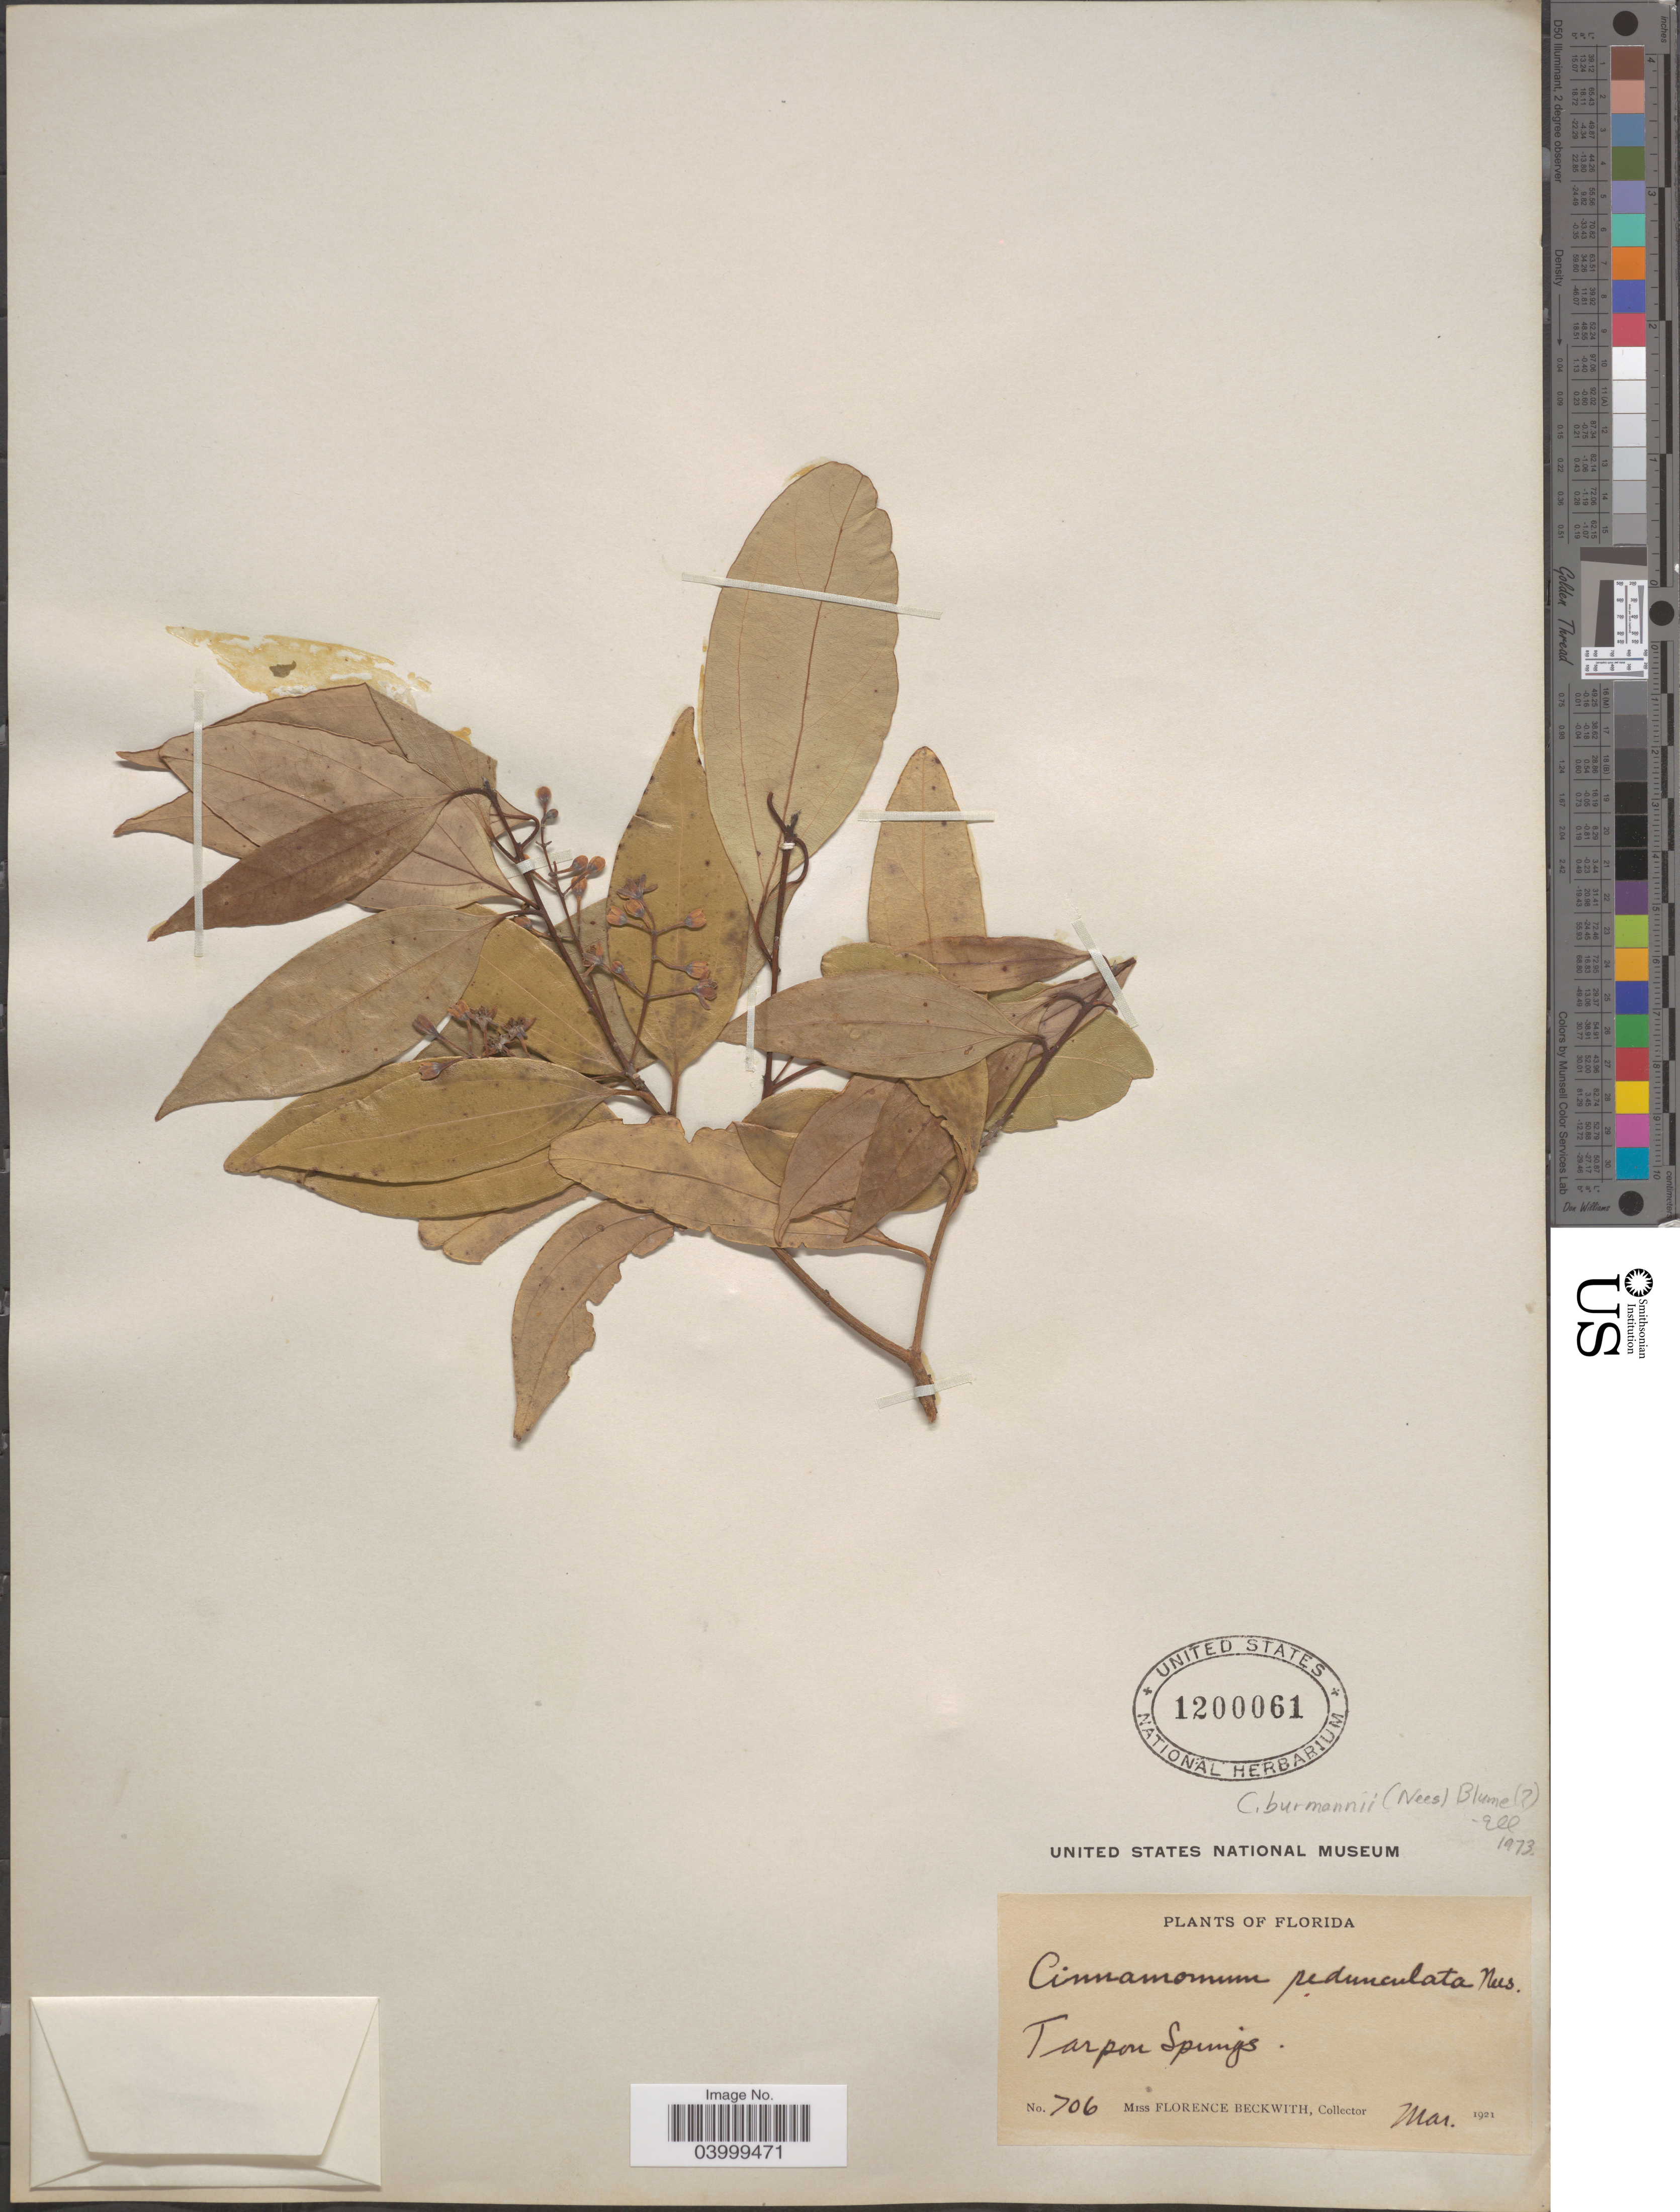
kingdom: Plantae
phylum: Tracheophyta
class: Magnoliopsida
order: Laurales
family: Lauraceae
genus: Cinnamomum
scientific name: Cinnamomum burmannii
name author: (Nees & T. Nees) Blume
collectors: F. Beckwith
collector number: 706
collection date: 1921-03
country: United States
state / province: Florida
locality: Tarpon Springs.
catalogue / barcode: US 1200061